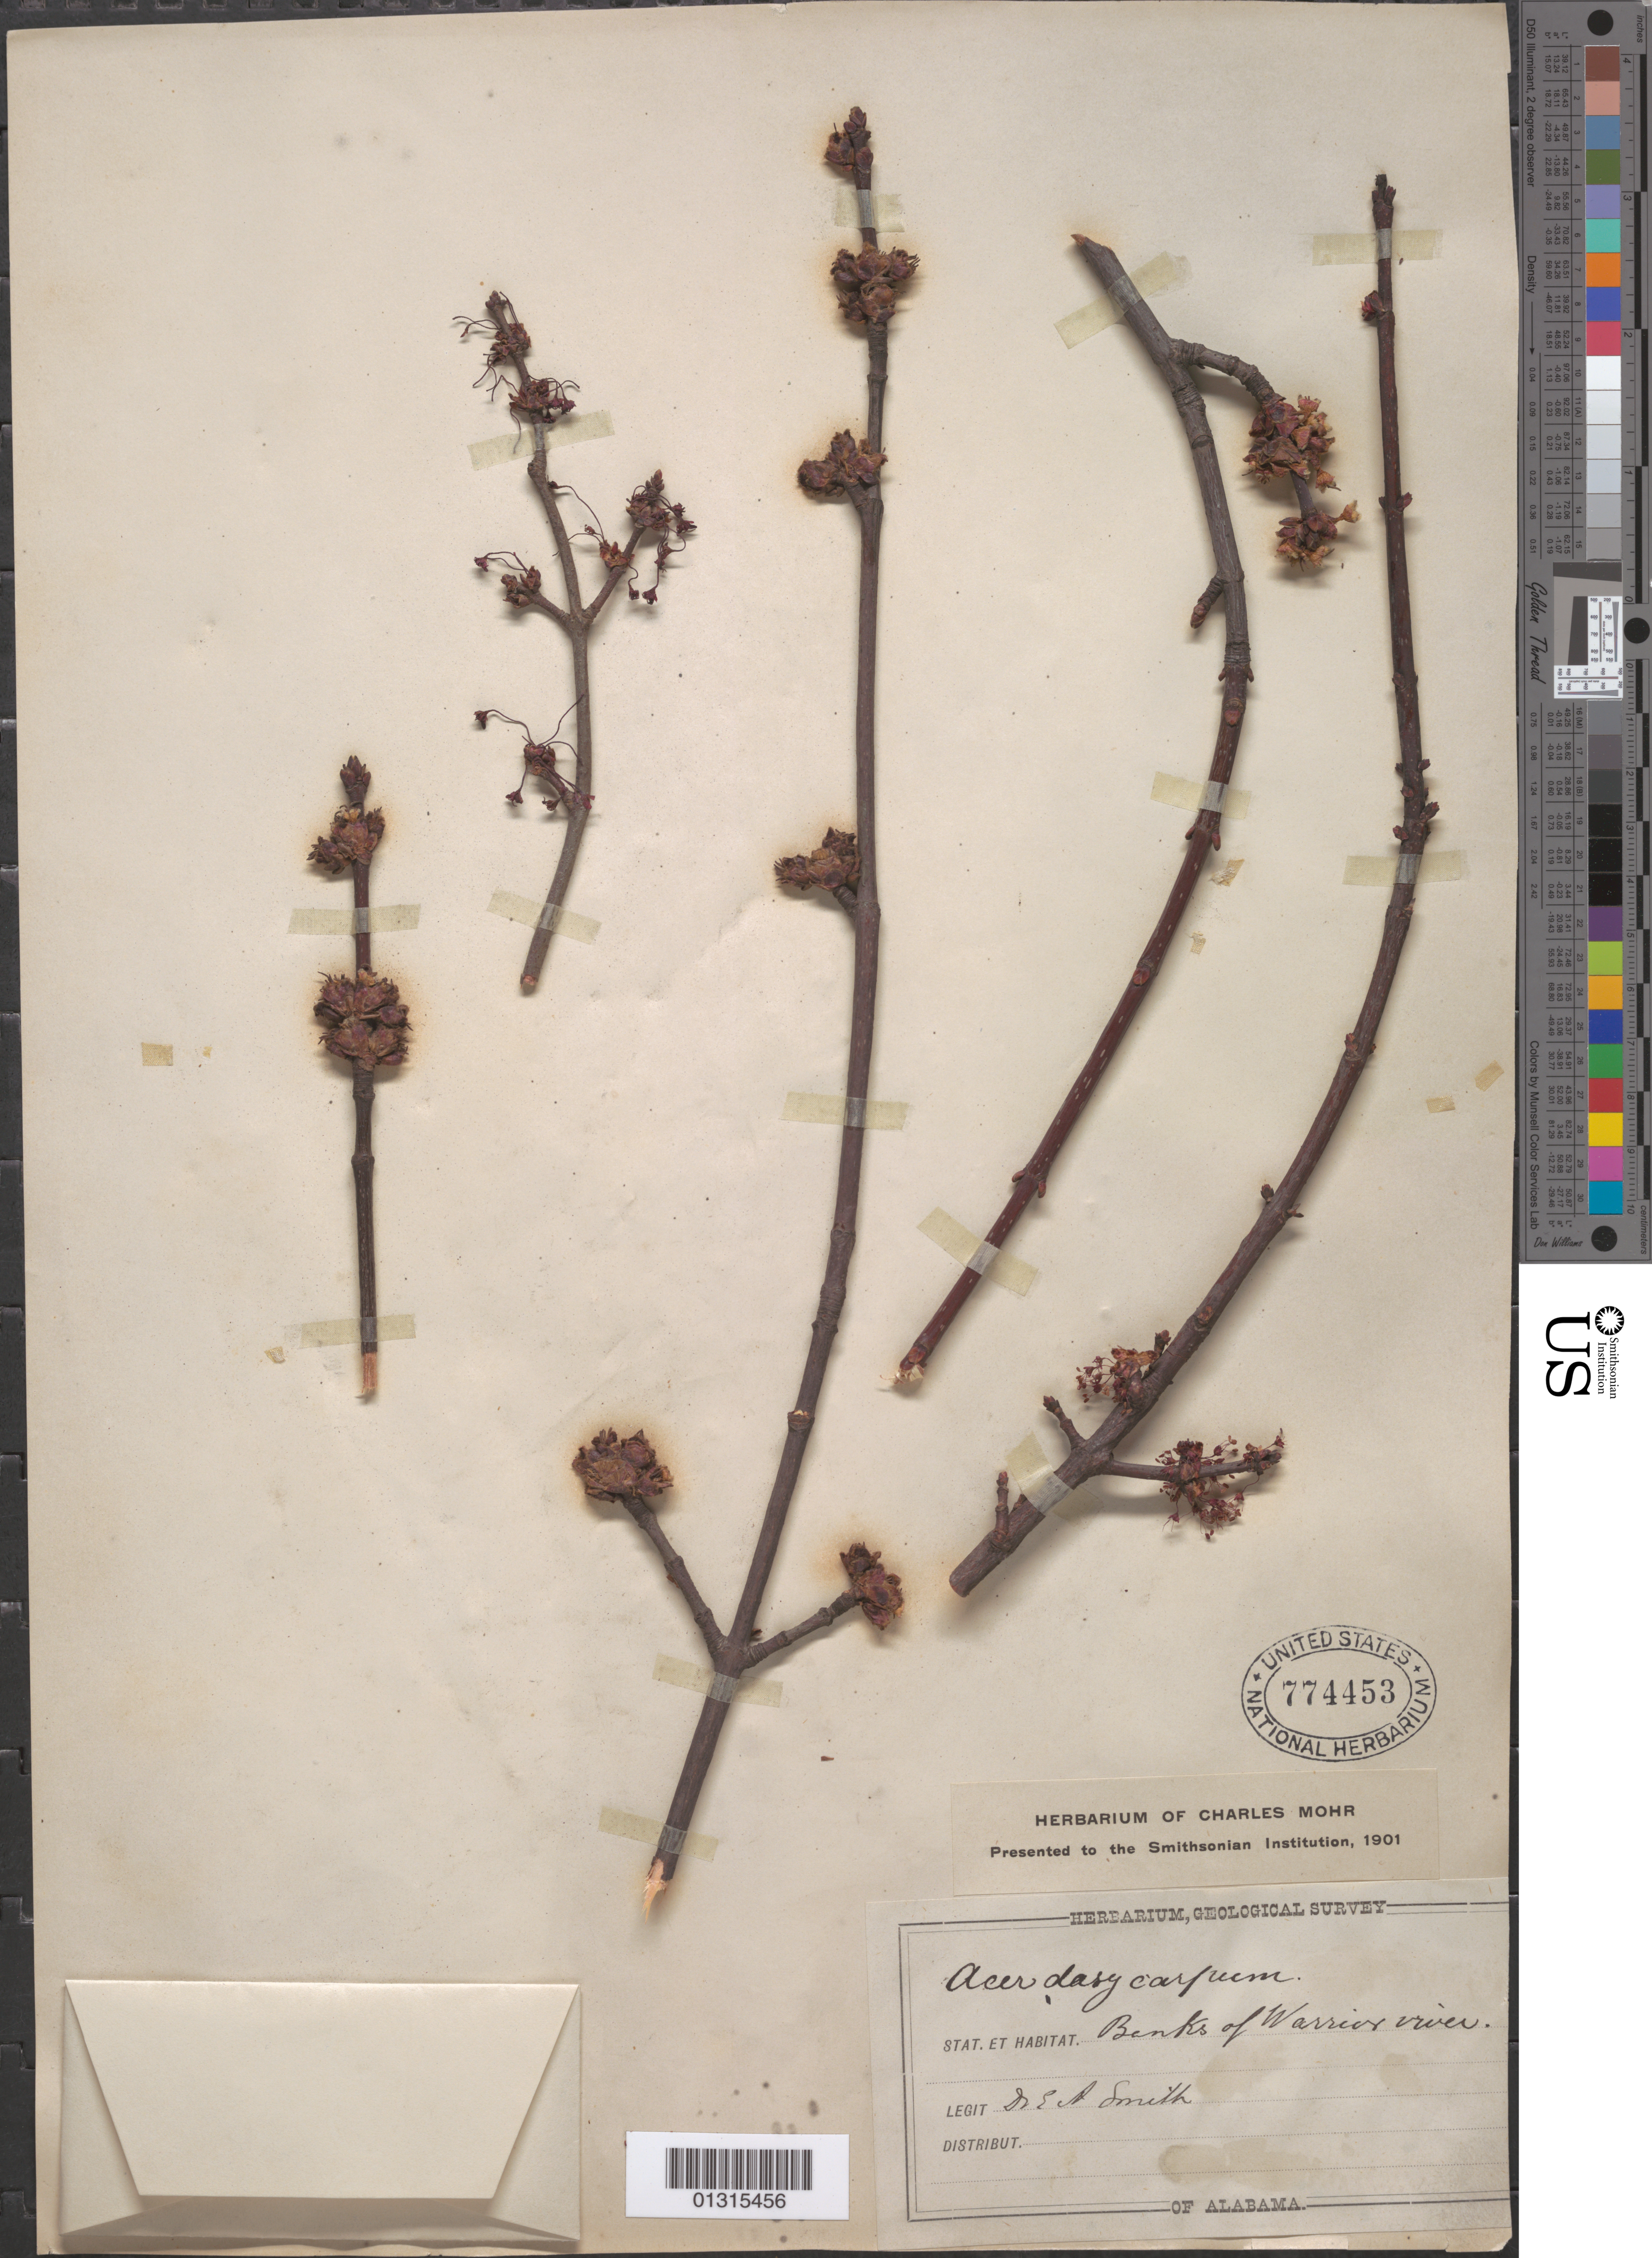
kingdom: Plantae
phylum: Tracheophyta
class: Magnoliopsida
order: Sapindales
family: Sapindaceae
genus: Acer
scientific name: Acer saccharinum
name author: L.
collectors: E. A. Smith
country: United States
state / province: Alabama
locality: Warrior River banks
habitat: Banks of river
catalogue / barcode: US 774453